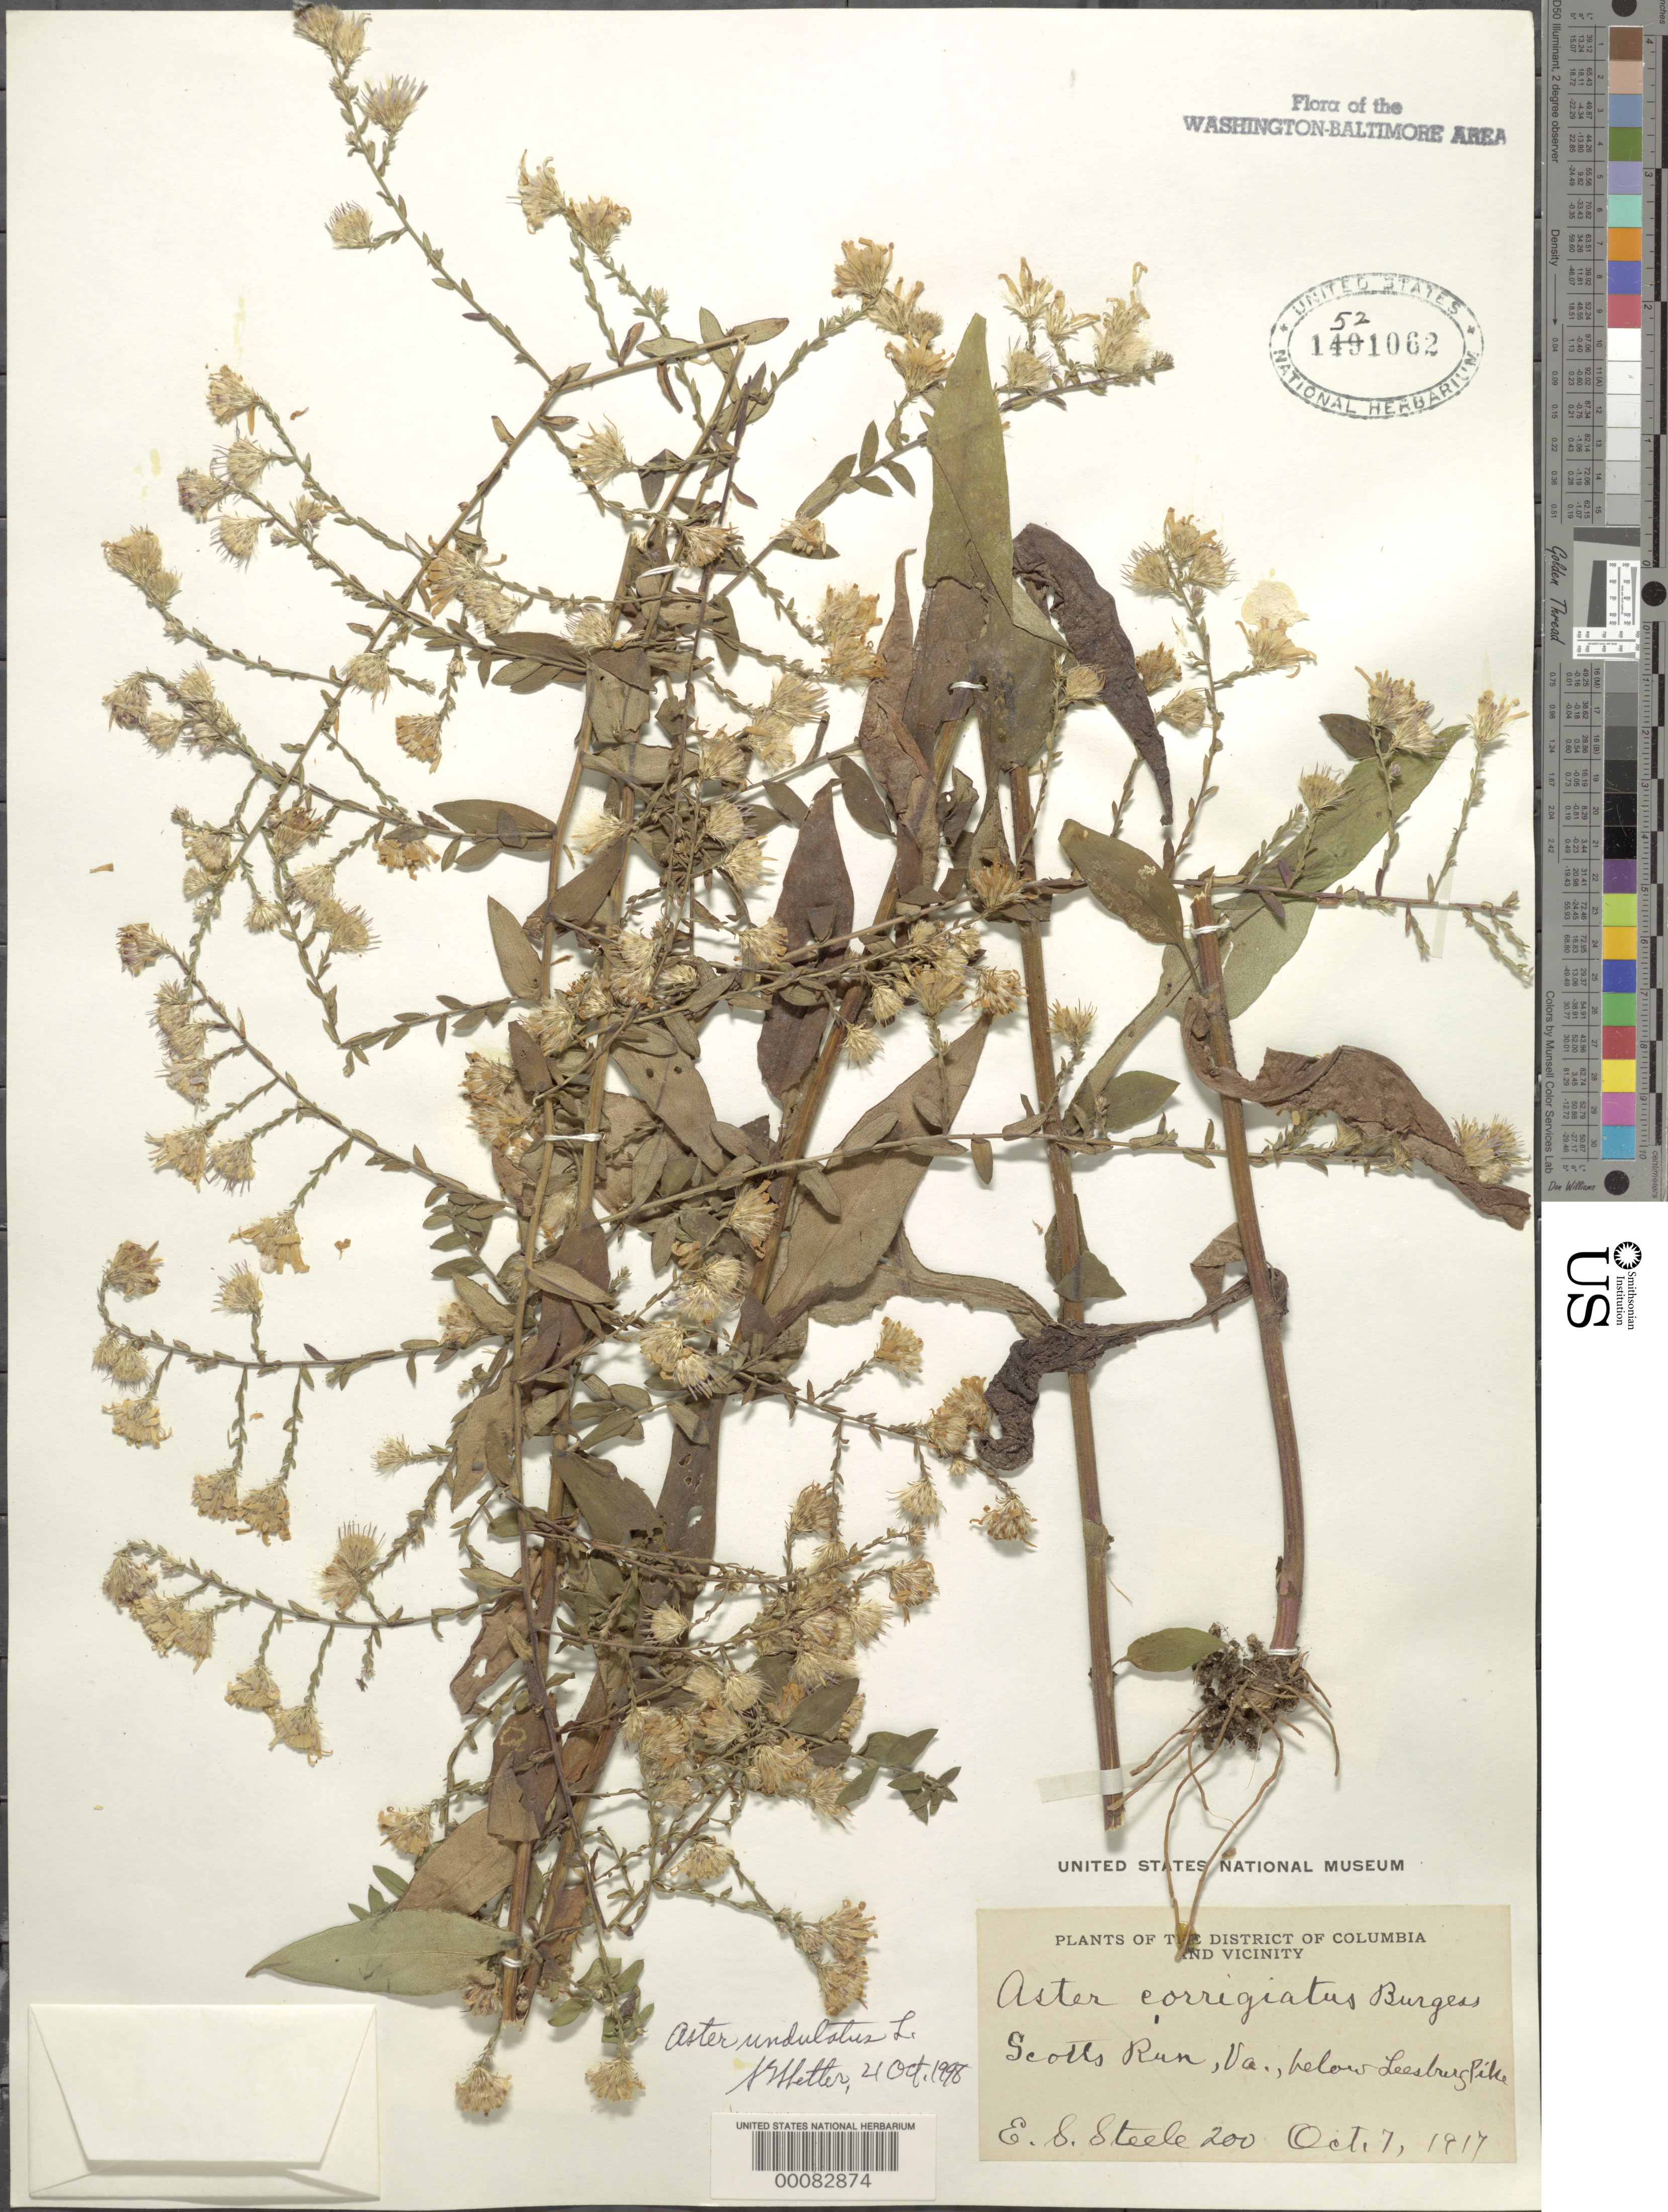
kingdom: Plantae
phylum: Tracheophyta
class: Magnoliopsida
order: Asterales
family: Asteraceae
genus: Symphyotrichum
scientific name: Symphyotrichum undulatum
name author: (L.) G.L. Nesom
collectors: E. Steele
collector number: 200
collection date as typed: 07 Oct 1917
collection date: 1917-10-07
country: United States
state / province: Virginia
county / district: Fairfax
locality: Scotts Run below Leesburg Pike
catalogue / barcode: US 1521062